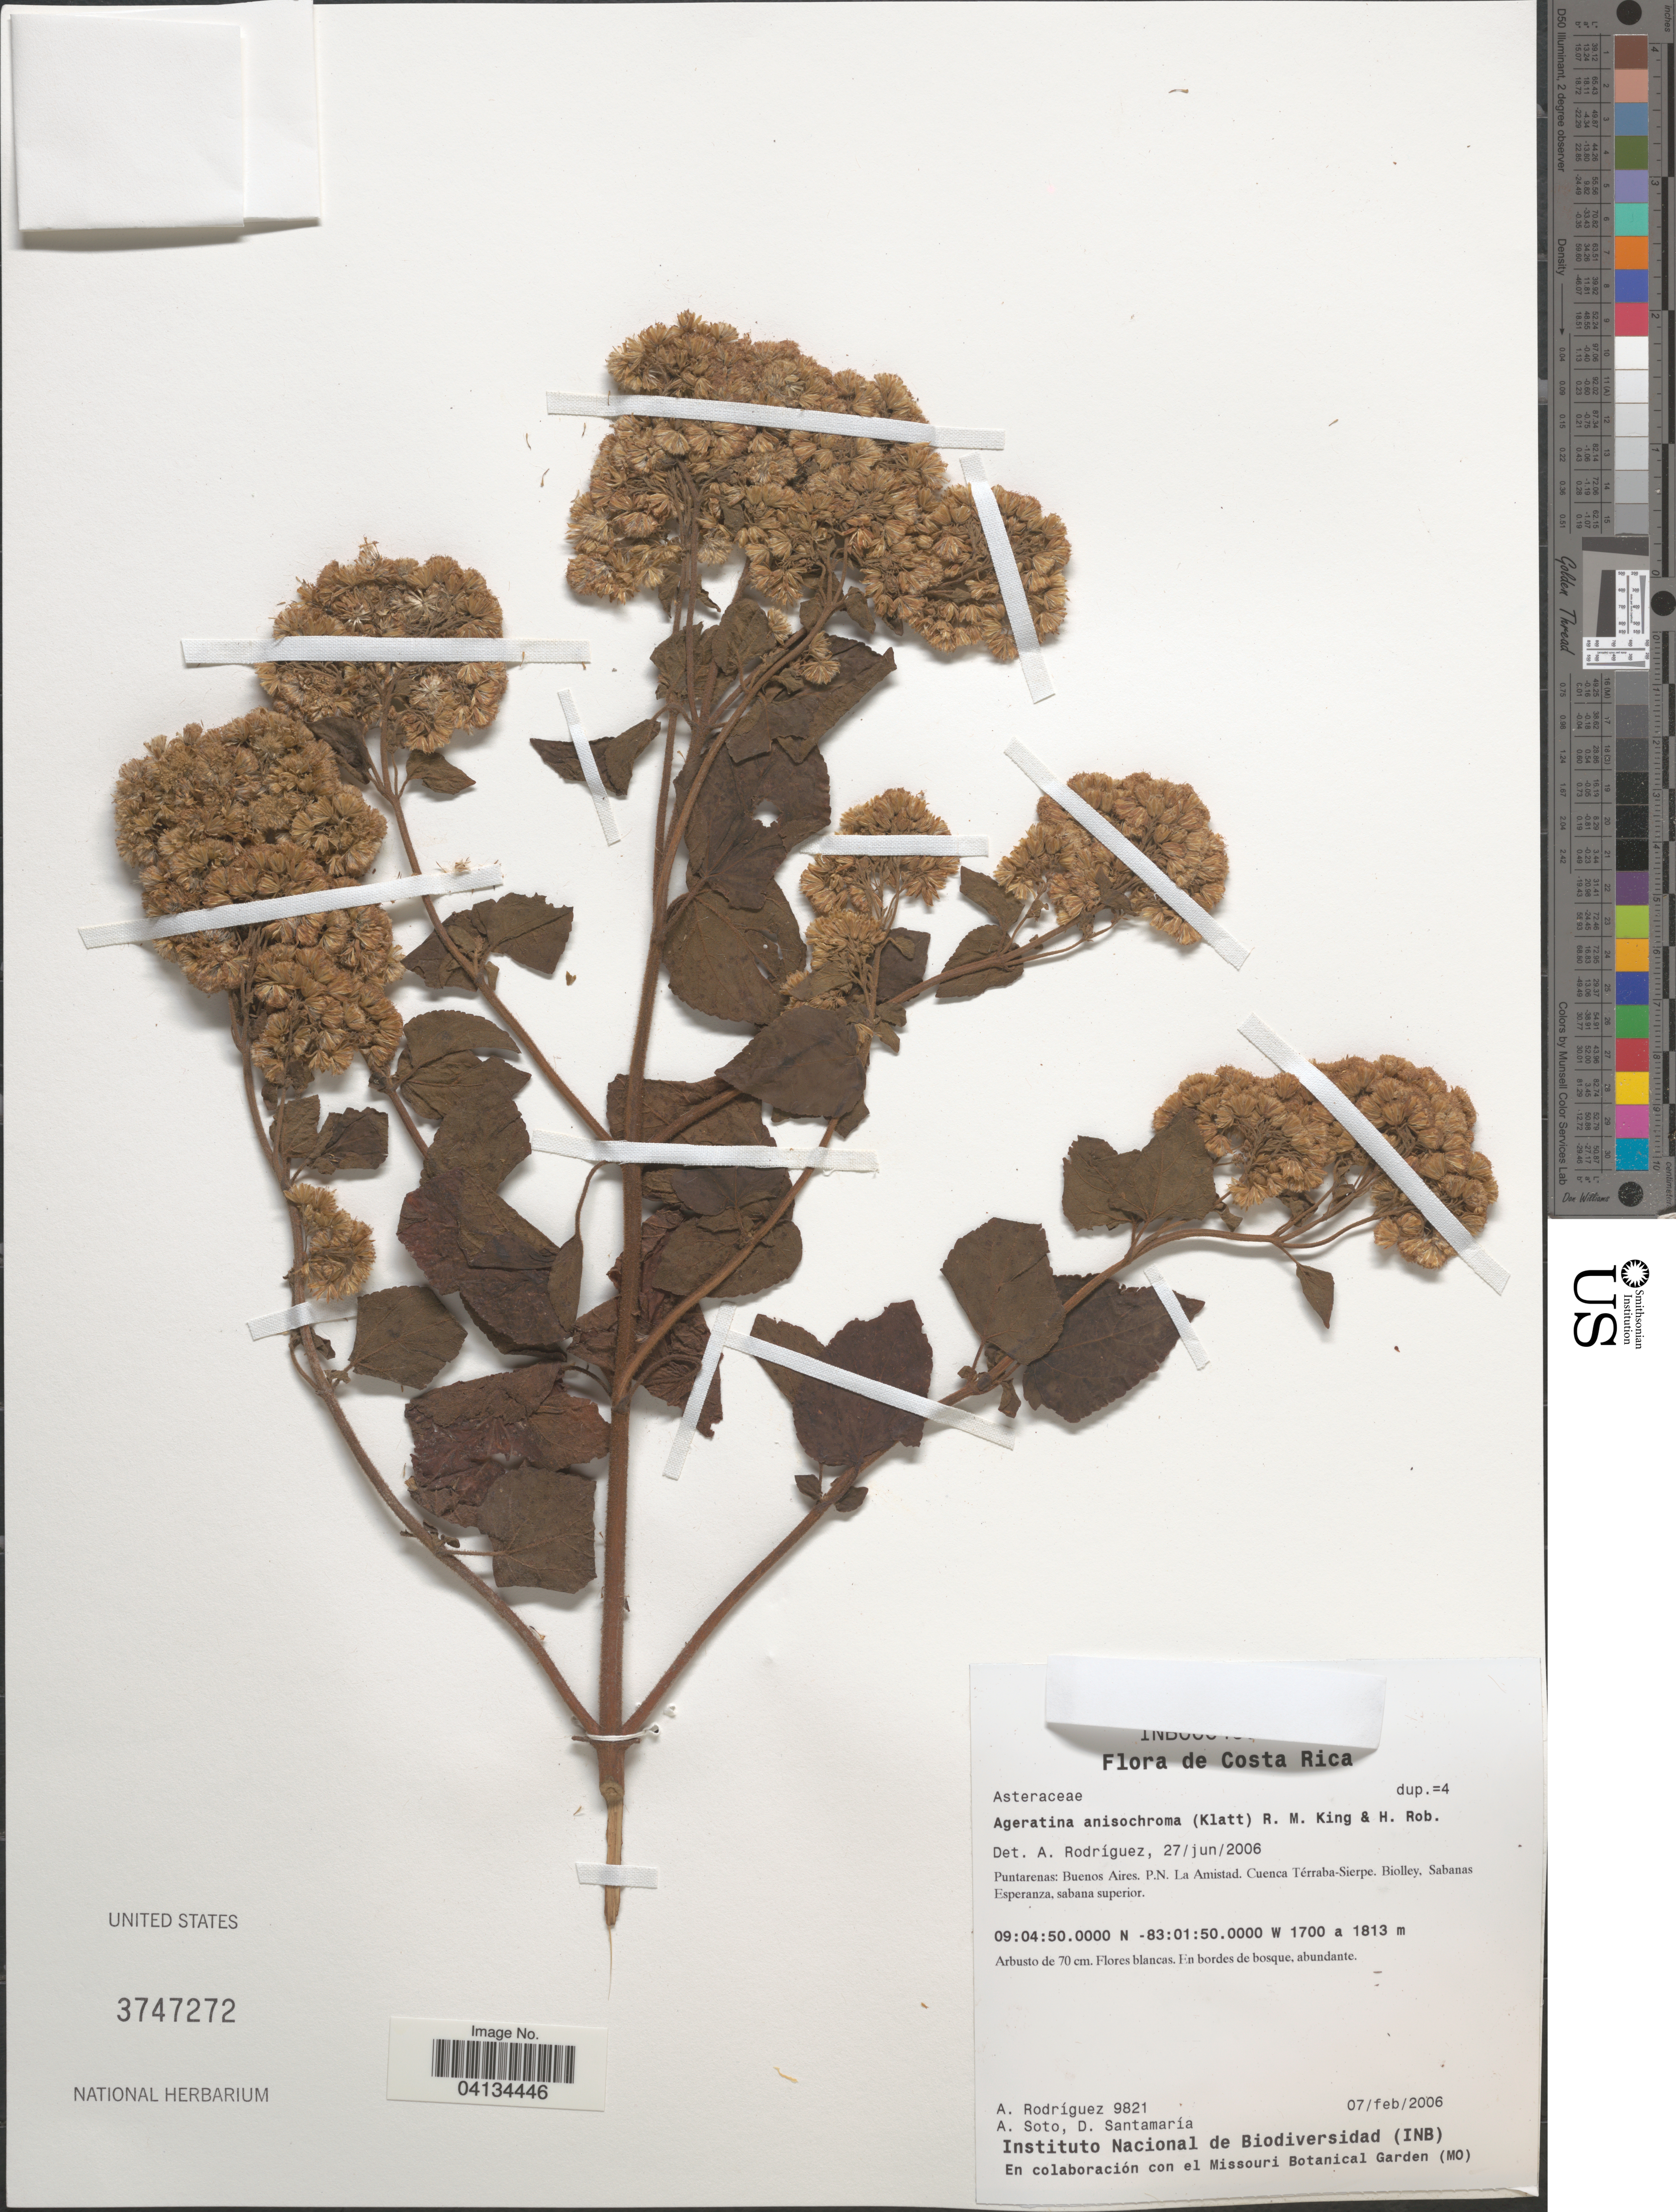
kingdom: Plantae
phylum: Tracheophyta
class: Magnoliopsida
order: Asterales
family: Asteraceae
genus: Ageratina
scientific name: Ageratina anisochroma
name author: (Klatt) R.M. King & H. Rob.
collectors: A. Rodríguez, A. Soto & D. Santamaria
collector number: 9821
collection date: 2006-02-07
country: Costa Rica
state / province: Puntarenas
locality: Buenos Aires. P.N. La Amistad. Cuenca Térraba-Sierpe. Biolley, Sabanas Esperanza, sabana superior.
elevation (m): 1700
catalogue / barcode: US 3747272